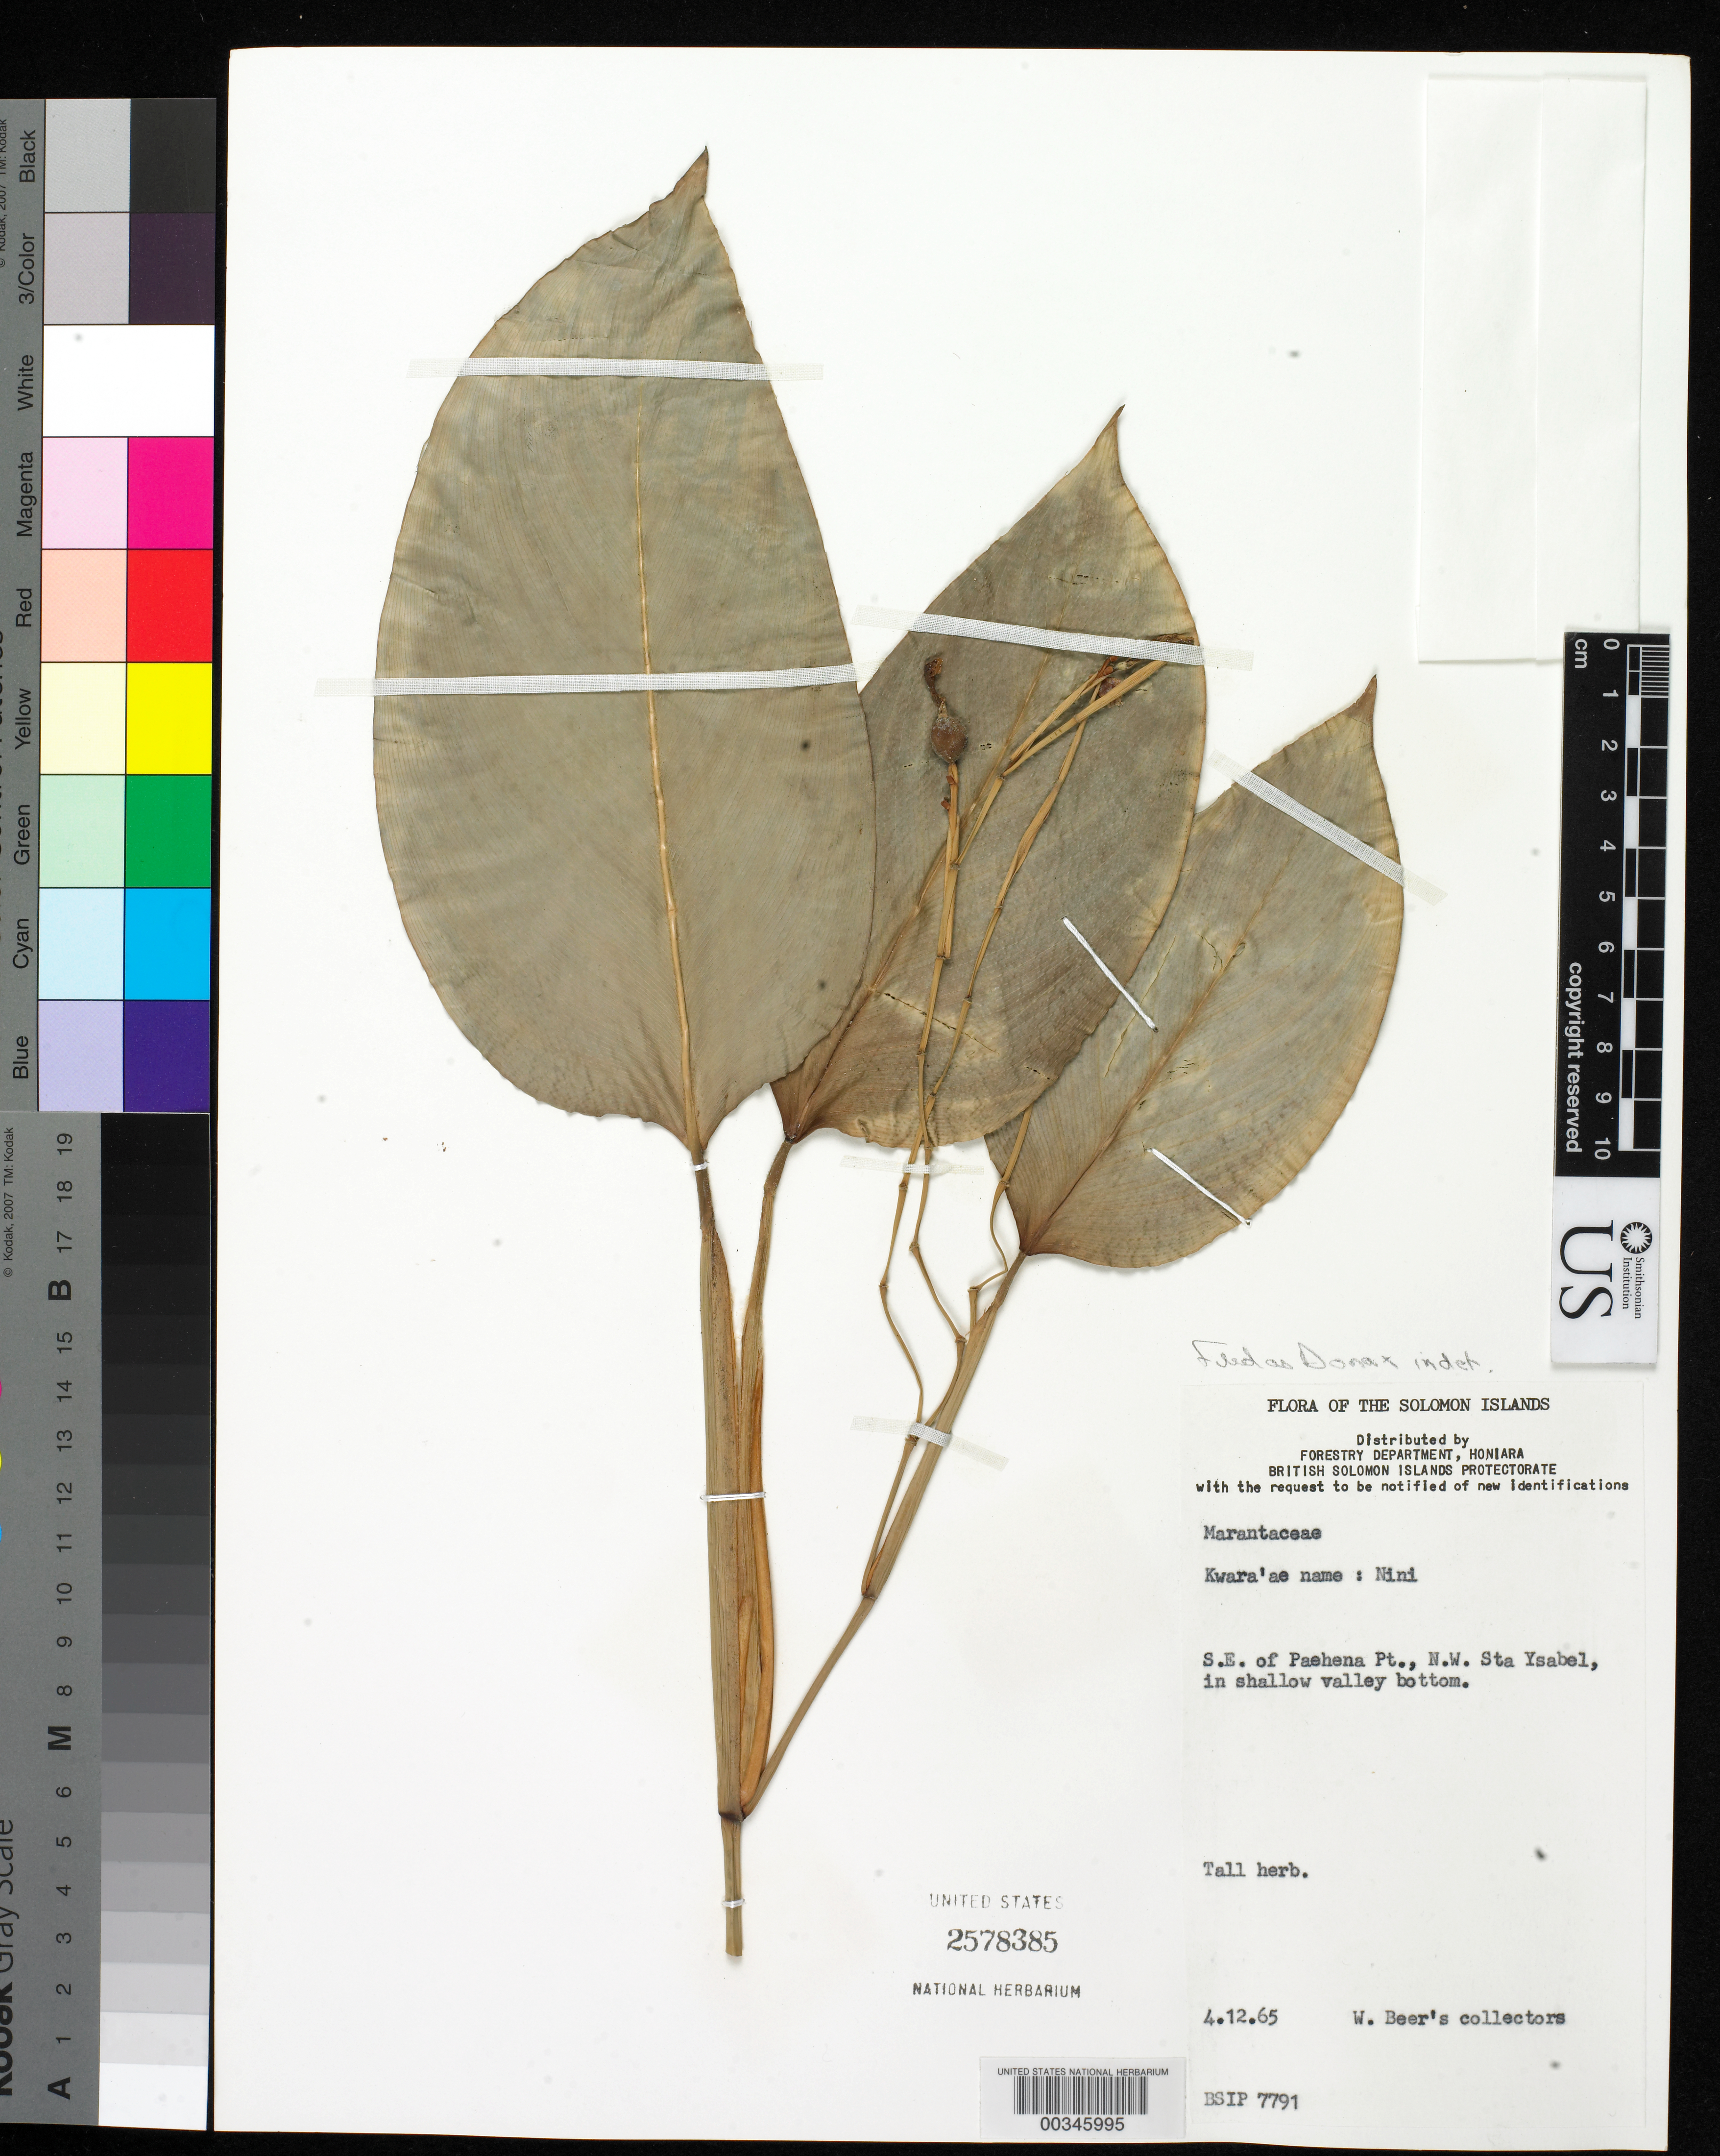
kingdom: Plantae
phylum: Tracheophyta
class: Liliopsida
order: Zingiberales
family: Marantaceae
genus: Donax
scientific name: Donax sp.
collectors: W. Beer's Collectors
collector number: BSIP 7791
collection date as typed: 04 Dec 1965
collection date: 1965-12-04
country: Solomon Islands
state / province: Isabel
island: Santa Isabel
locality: Solomon Islands, SE of Paehena Pt., NW Sta Ysabel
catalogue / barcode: US 2578385